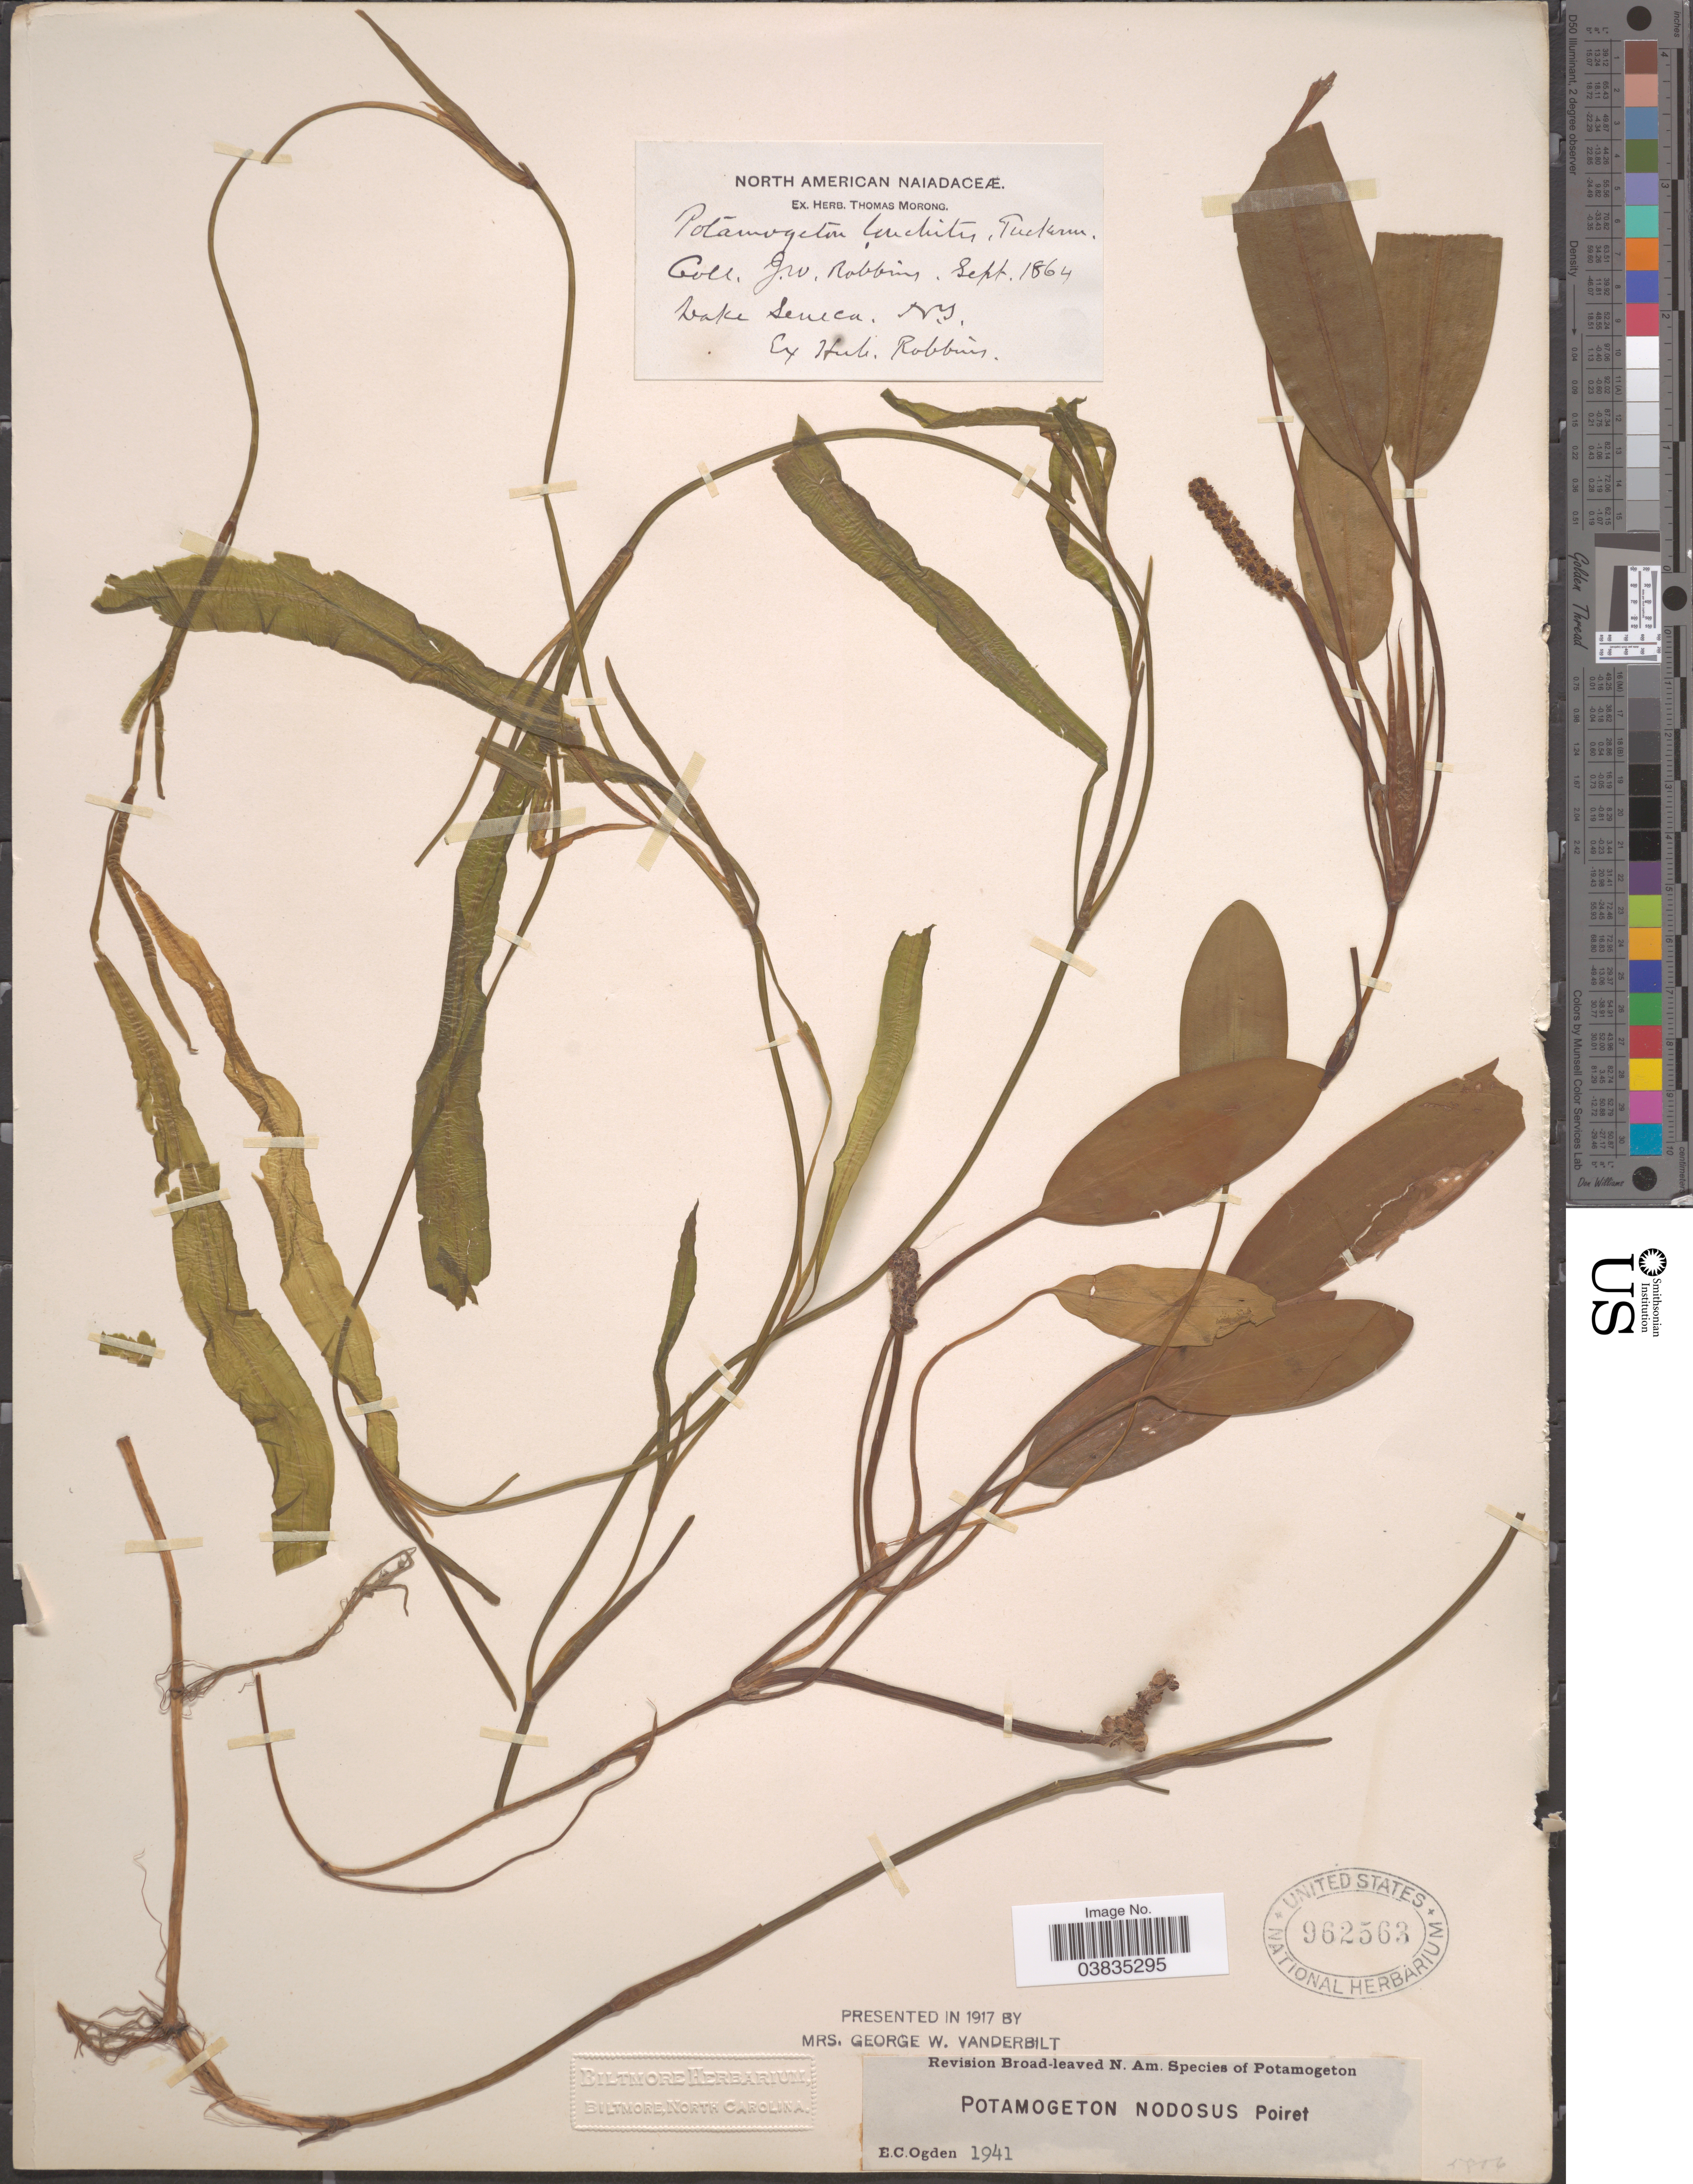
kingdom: Plantae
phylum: Tracheophyta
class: Liliopsida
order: Alismatales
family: Potamogetonaceae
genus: Potamogeton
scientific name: Potamogeton nodosus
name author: Poir.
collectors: J. W. Robbins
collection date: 1864-09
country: United States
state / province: New York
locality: Lake Seneca.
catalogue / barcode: US 962563